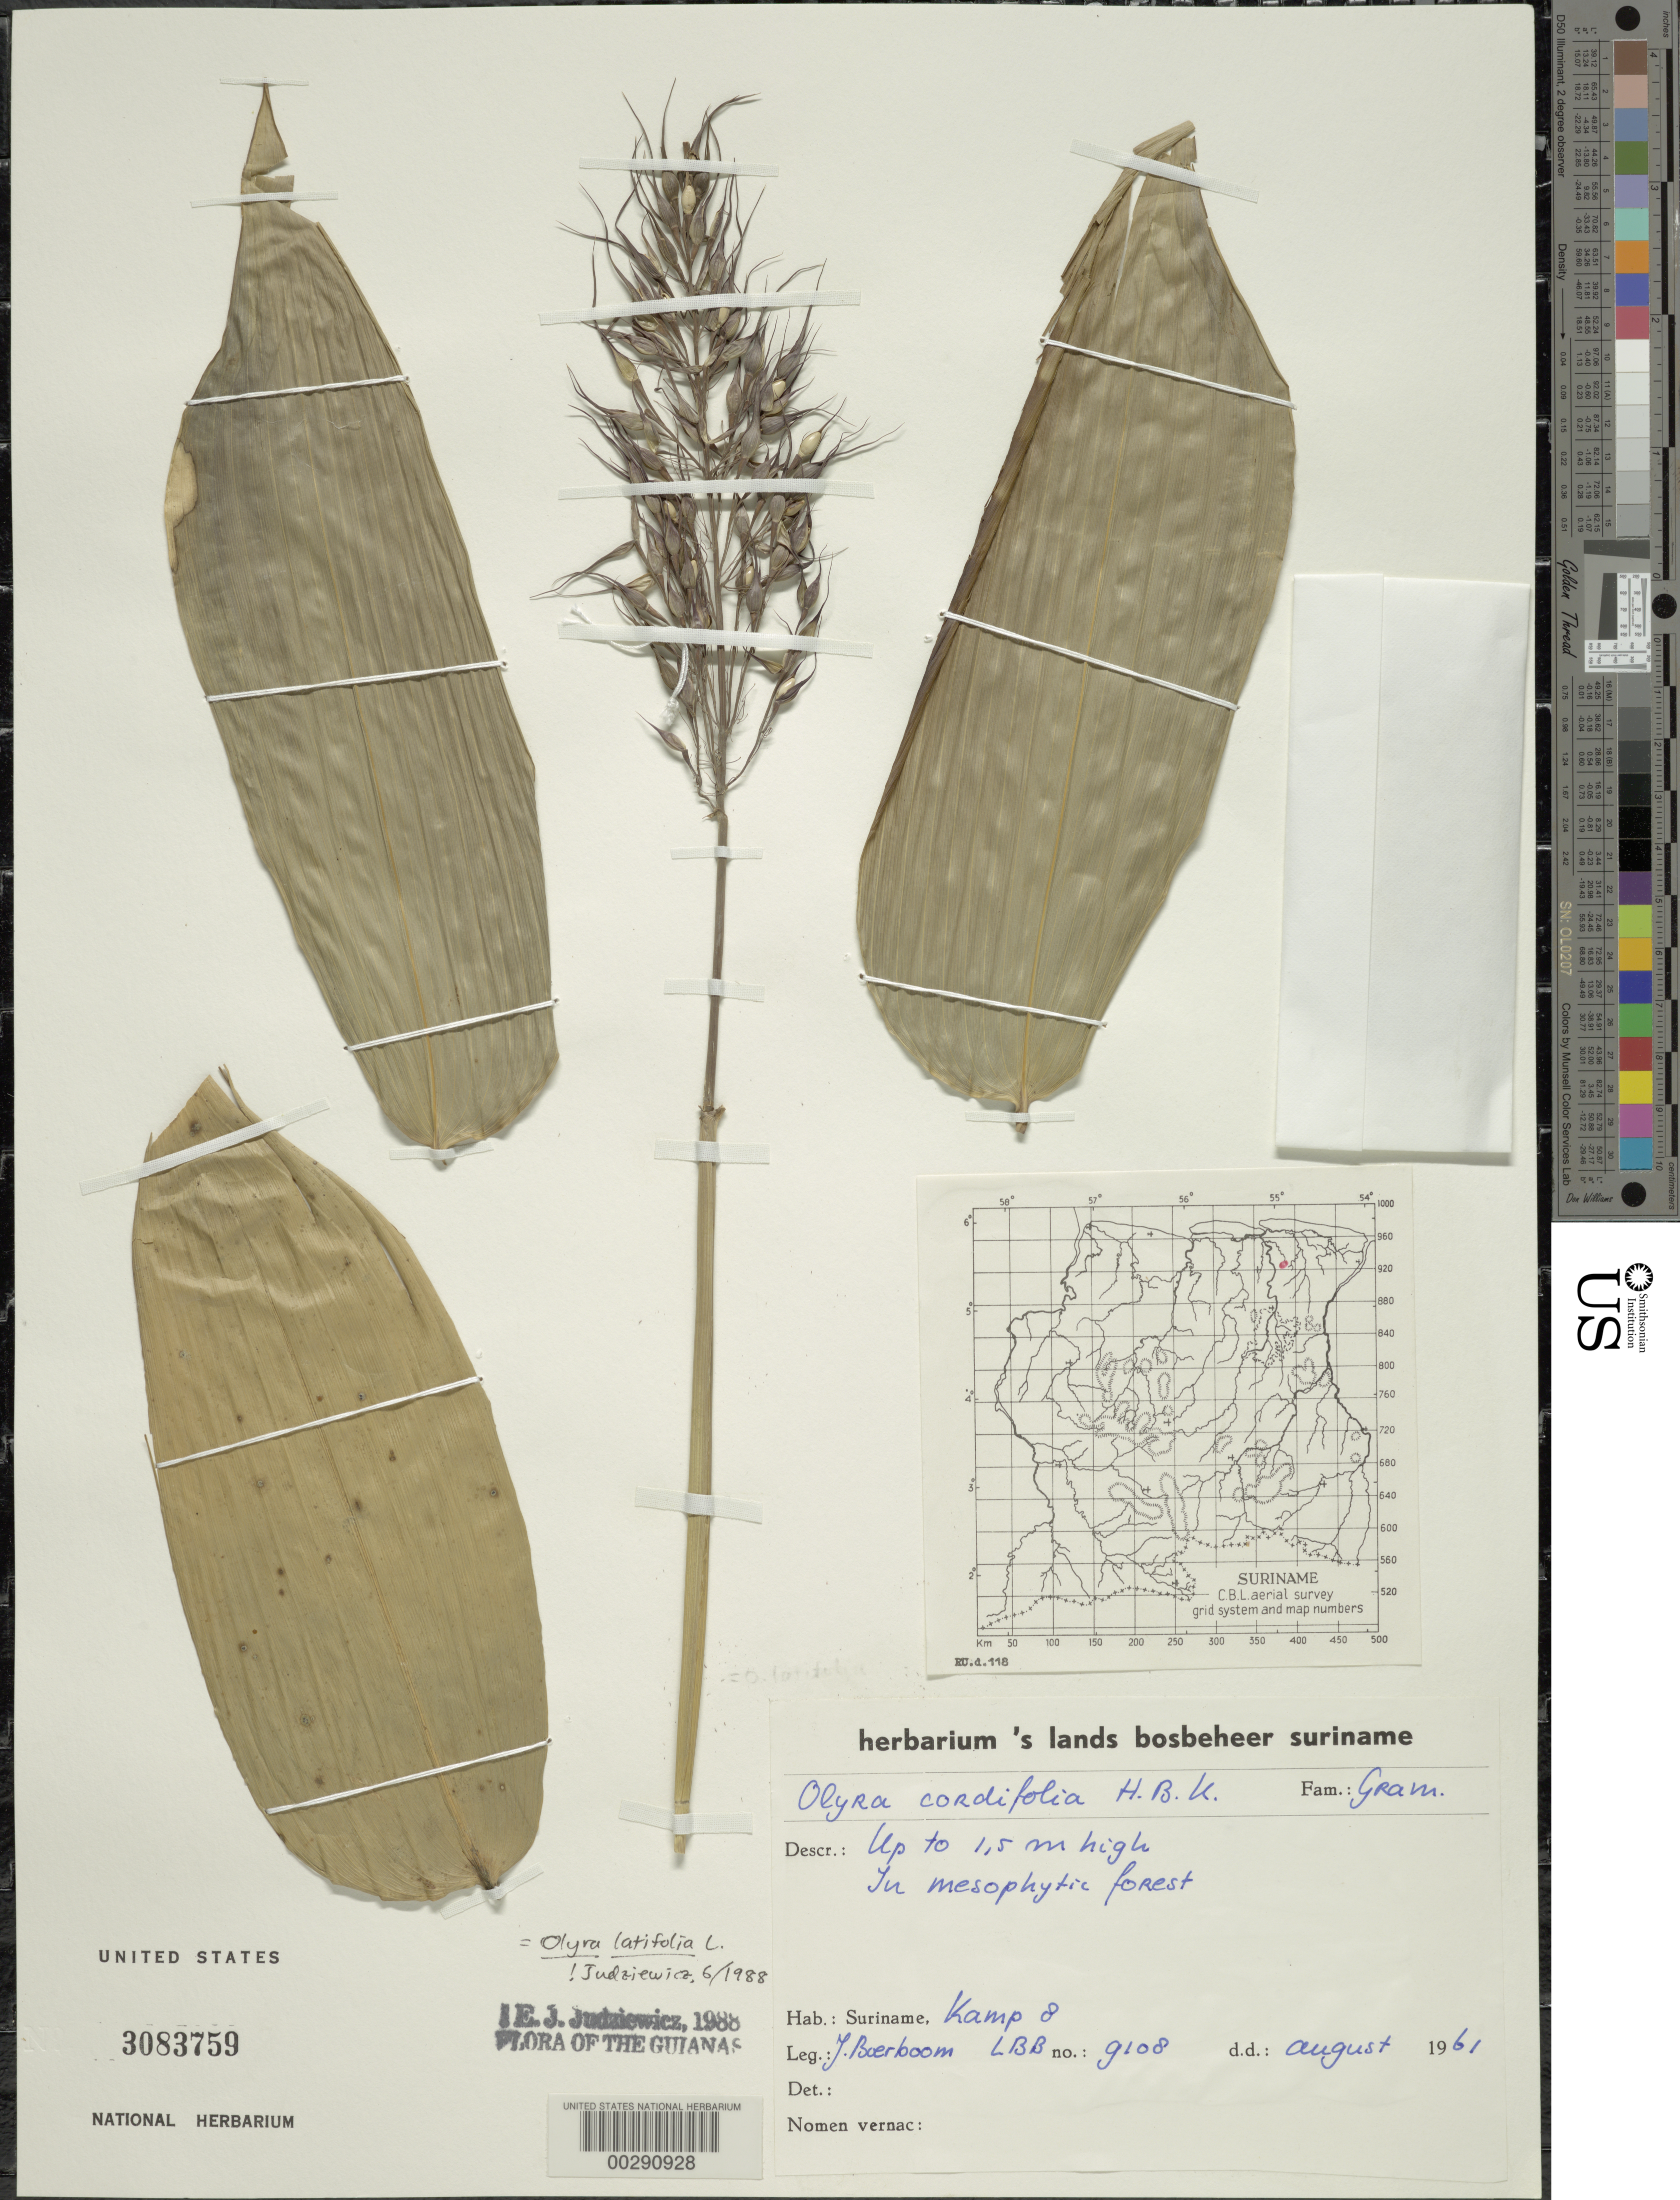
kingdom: Plantae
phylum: Tracheophyta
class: Liliopsida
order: Poales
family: Poaceae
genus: Olyra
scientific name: Olyra latifolia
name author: L.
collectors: J. Boerboom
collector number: LBB No. 9108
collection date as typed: Aug 1961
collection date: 1961-08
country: Suriname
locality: Kamp 8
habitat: In mesophytic forest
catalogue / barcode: US 3083759